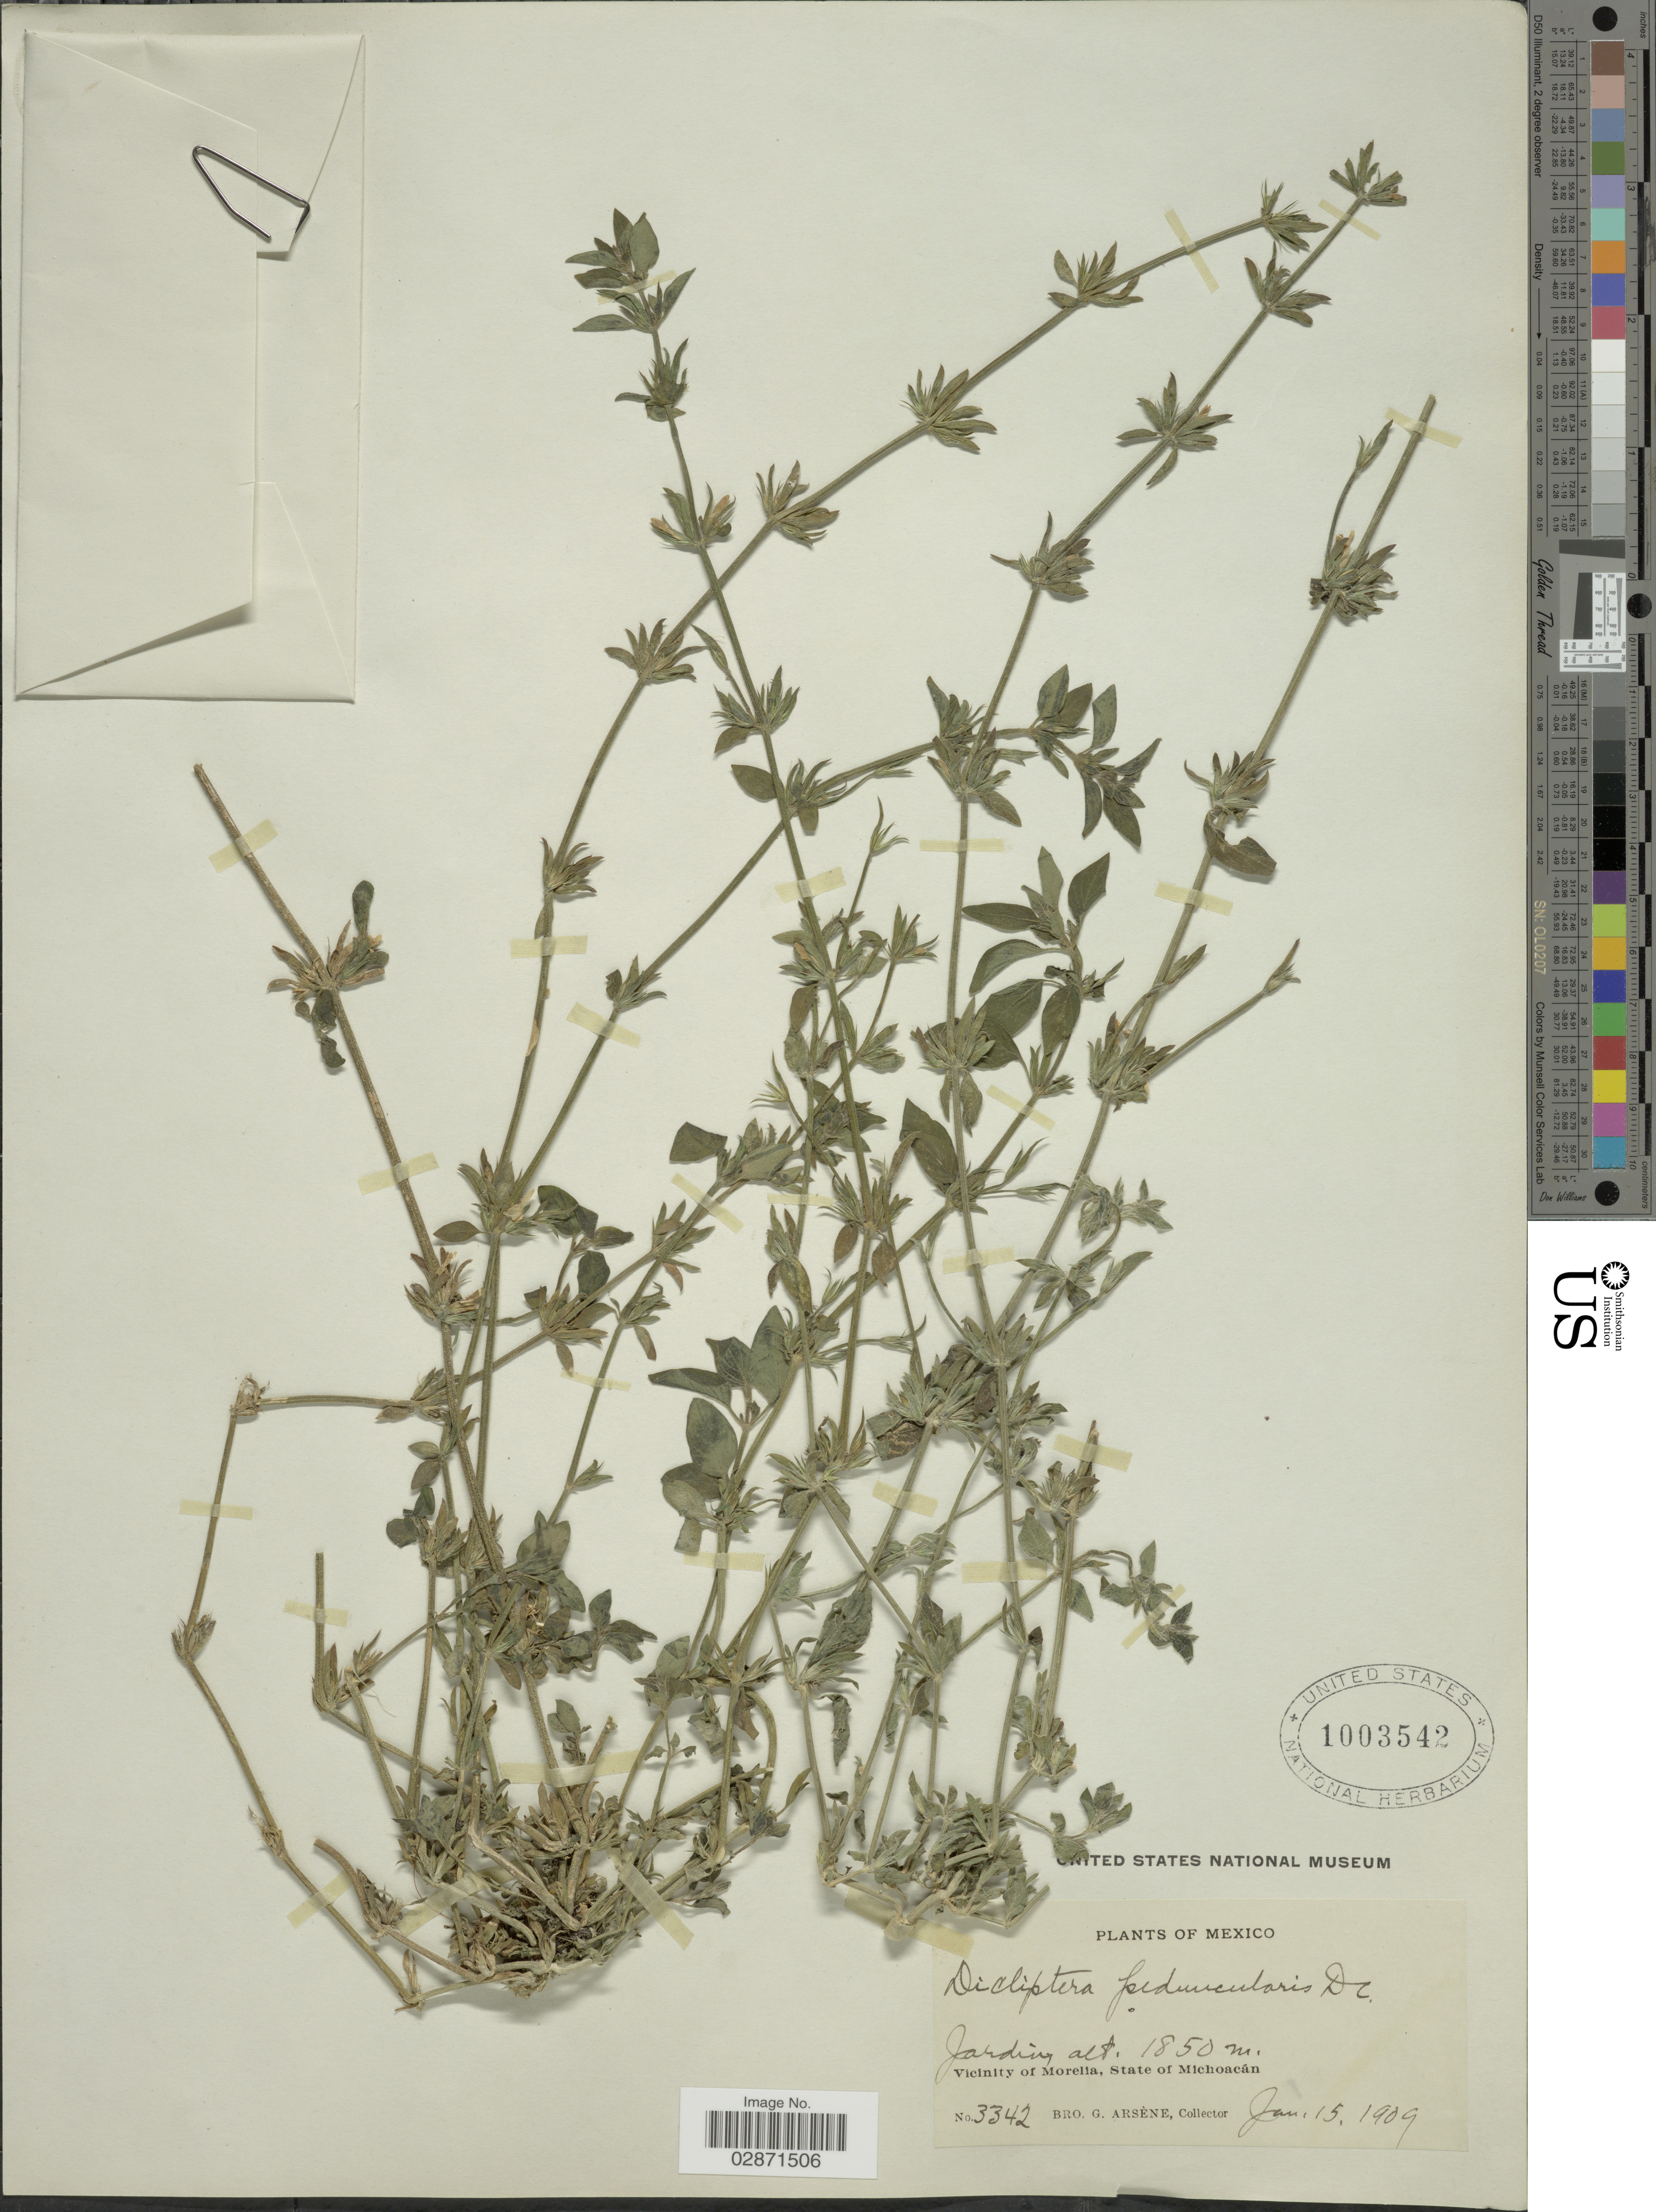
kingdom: Plantae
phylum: Tracheophyta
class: Magnoliopsida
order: Lamiales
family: Acanthaceae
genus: Dicliptera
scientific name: Dicliptera peduncularis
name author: Nees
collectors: Bro. G. Arsène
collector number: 3342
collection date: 1909-01-15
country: Mexico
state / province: Michoacán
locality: Jardin. Vicinity of Morelia.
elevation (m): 1850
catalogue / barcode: US 1003542